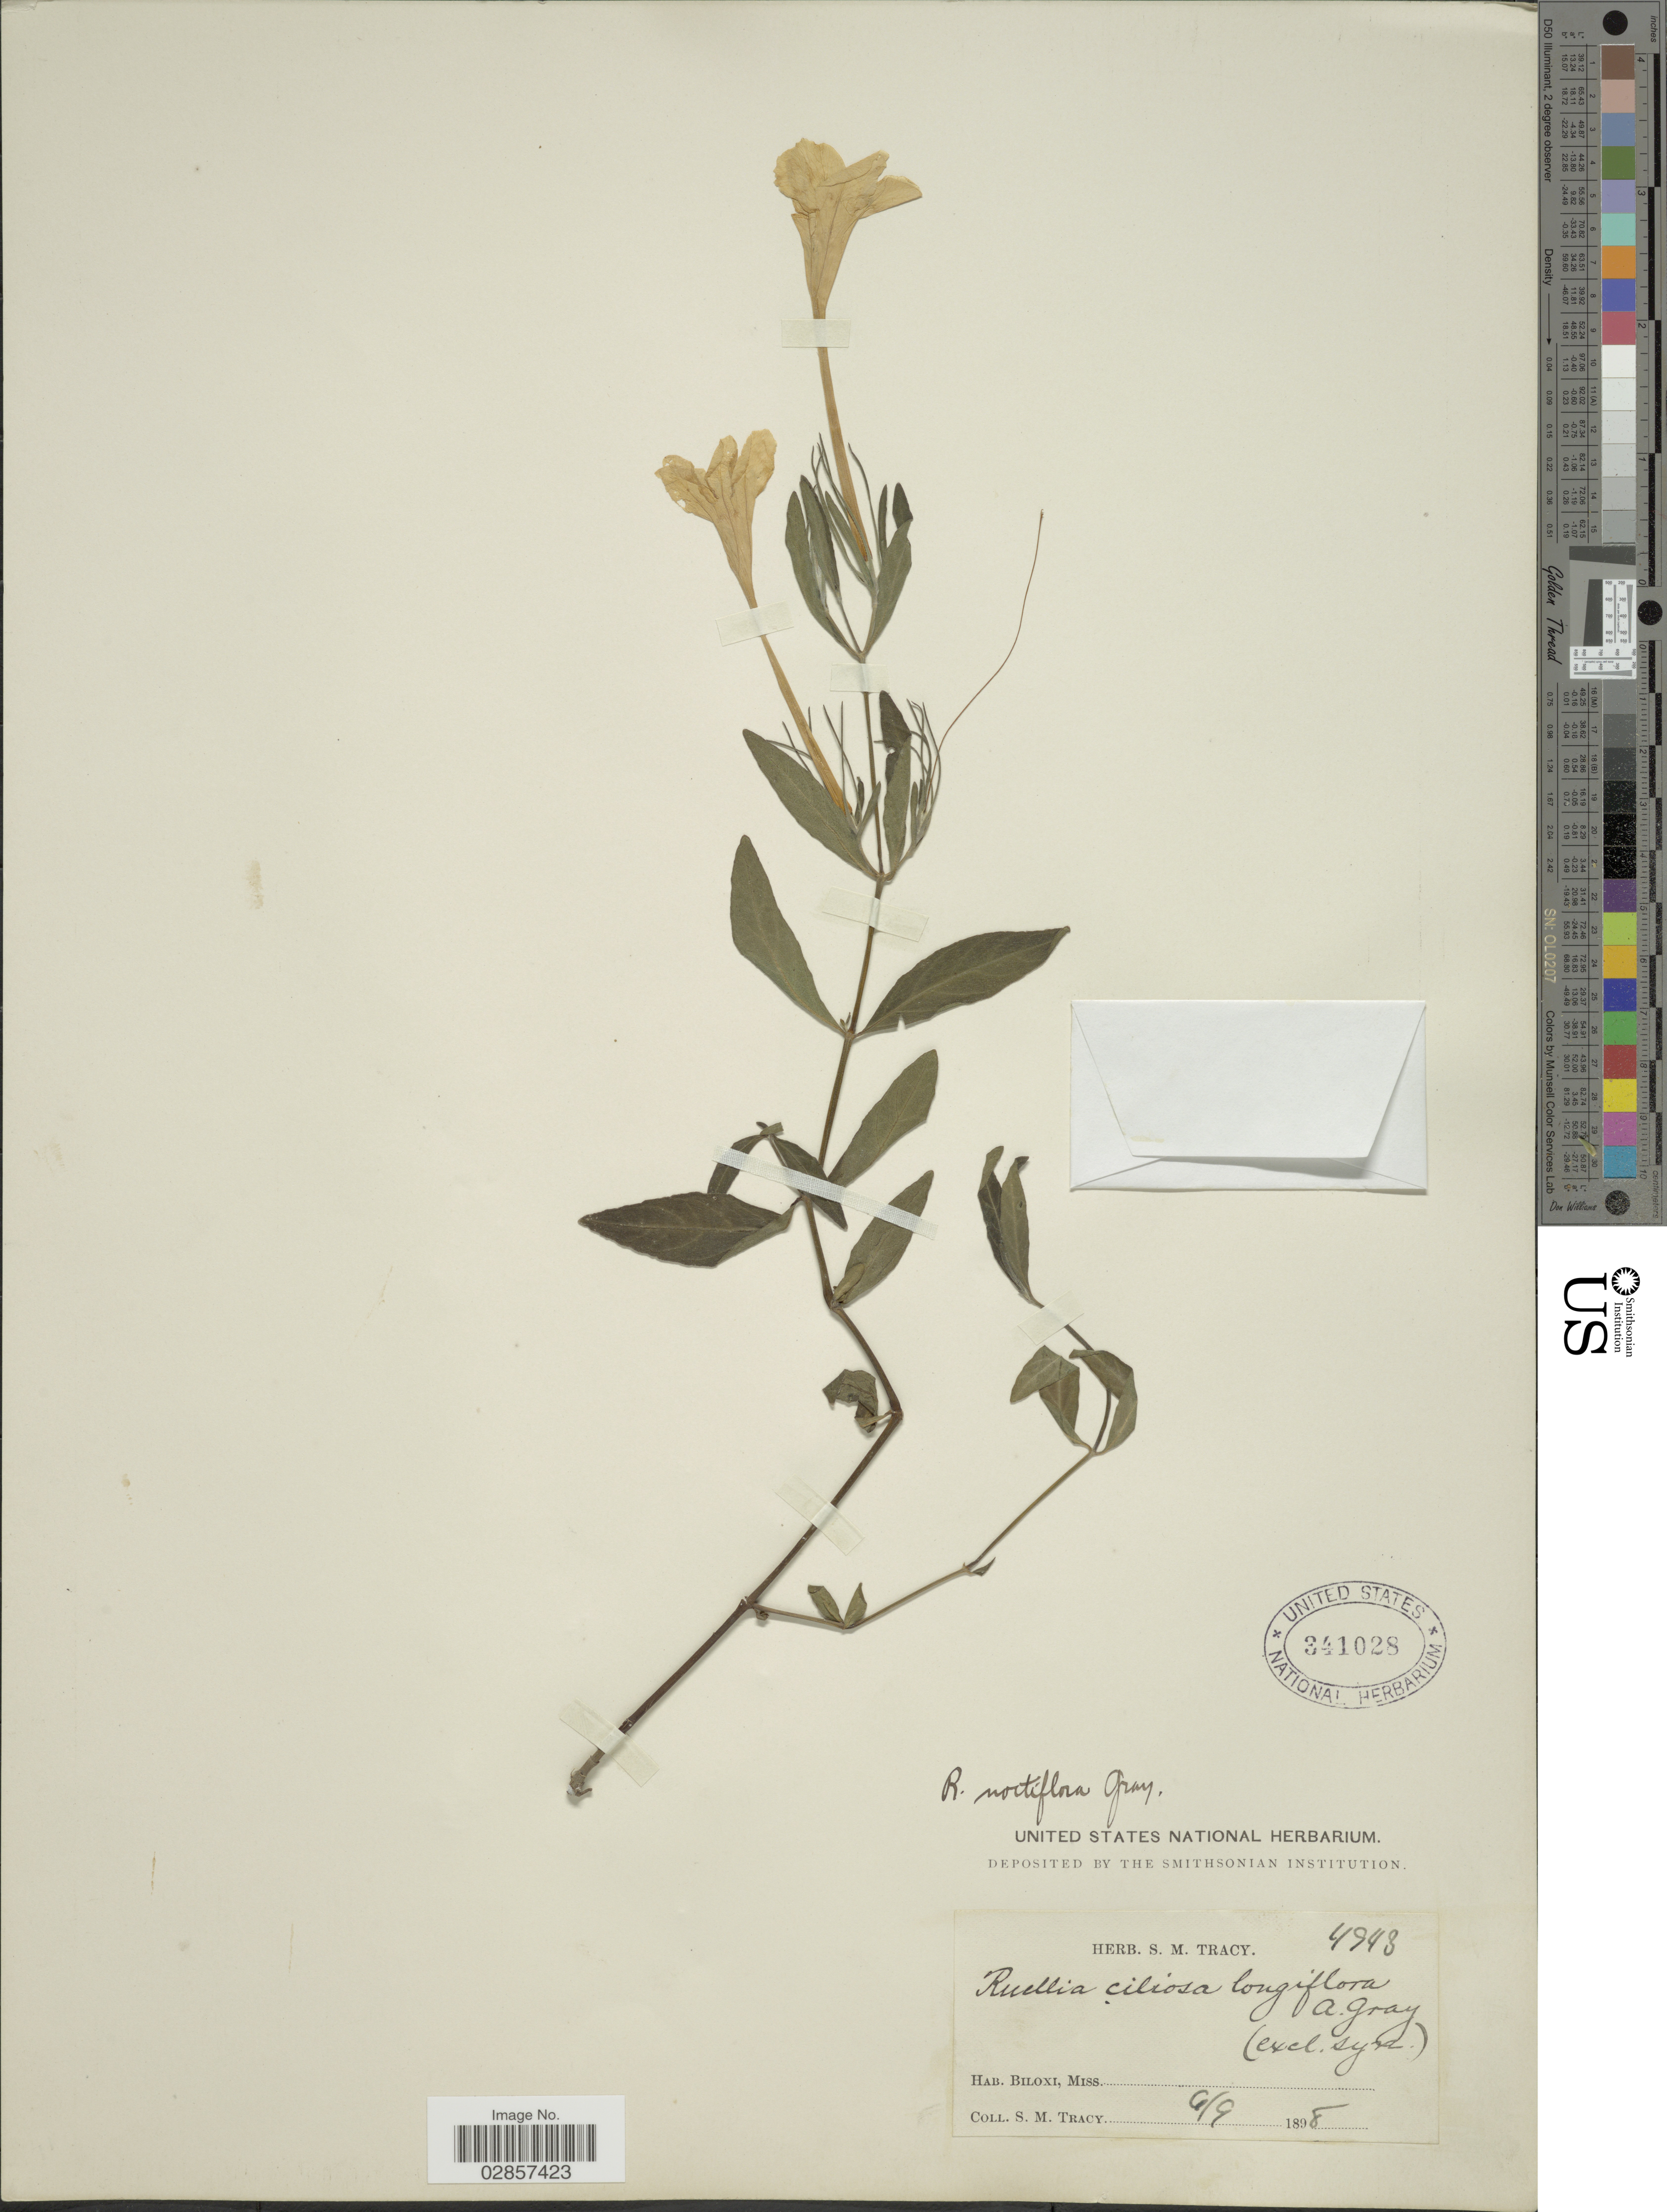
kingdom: Plantae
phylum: Tracheophyta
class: Magnoliopsida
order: Lamiales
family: Acanthaceae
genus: Ruellia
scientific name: Ruellia noctiflora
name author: (Nees) A. Gray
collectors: S. M. Tracy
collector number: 4943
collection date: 1898-04-09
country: United States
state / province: Mississippi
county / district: Harrison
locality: Biloxi, Miss.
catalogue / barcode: US 341028